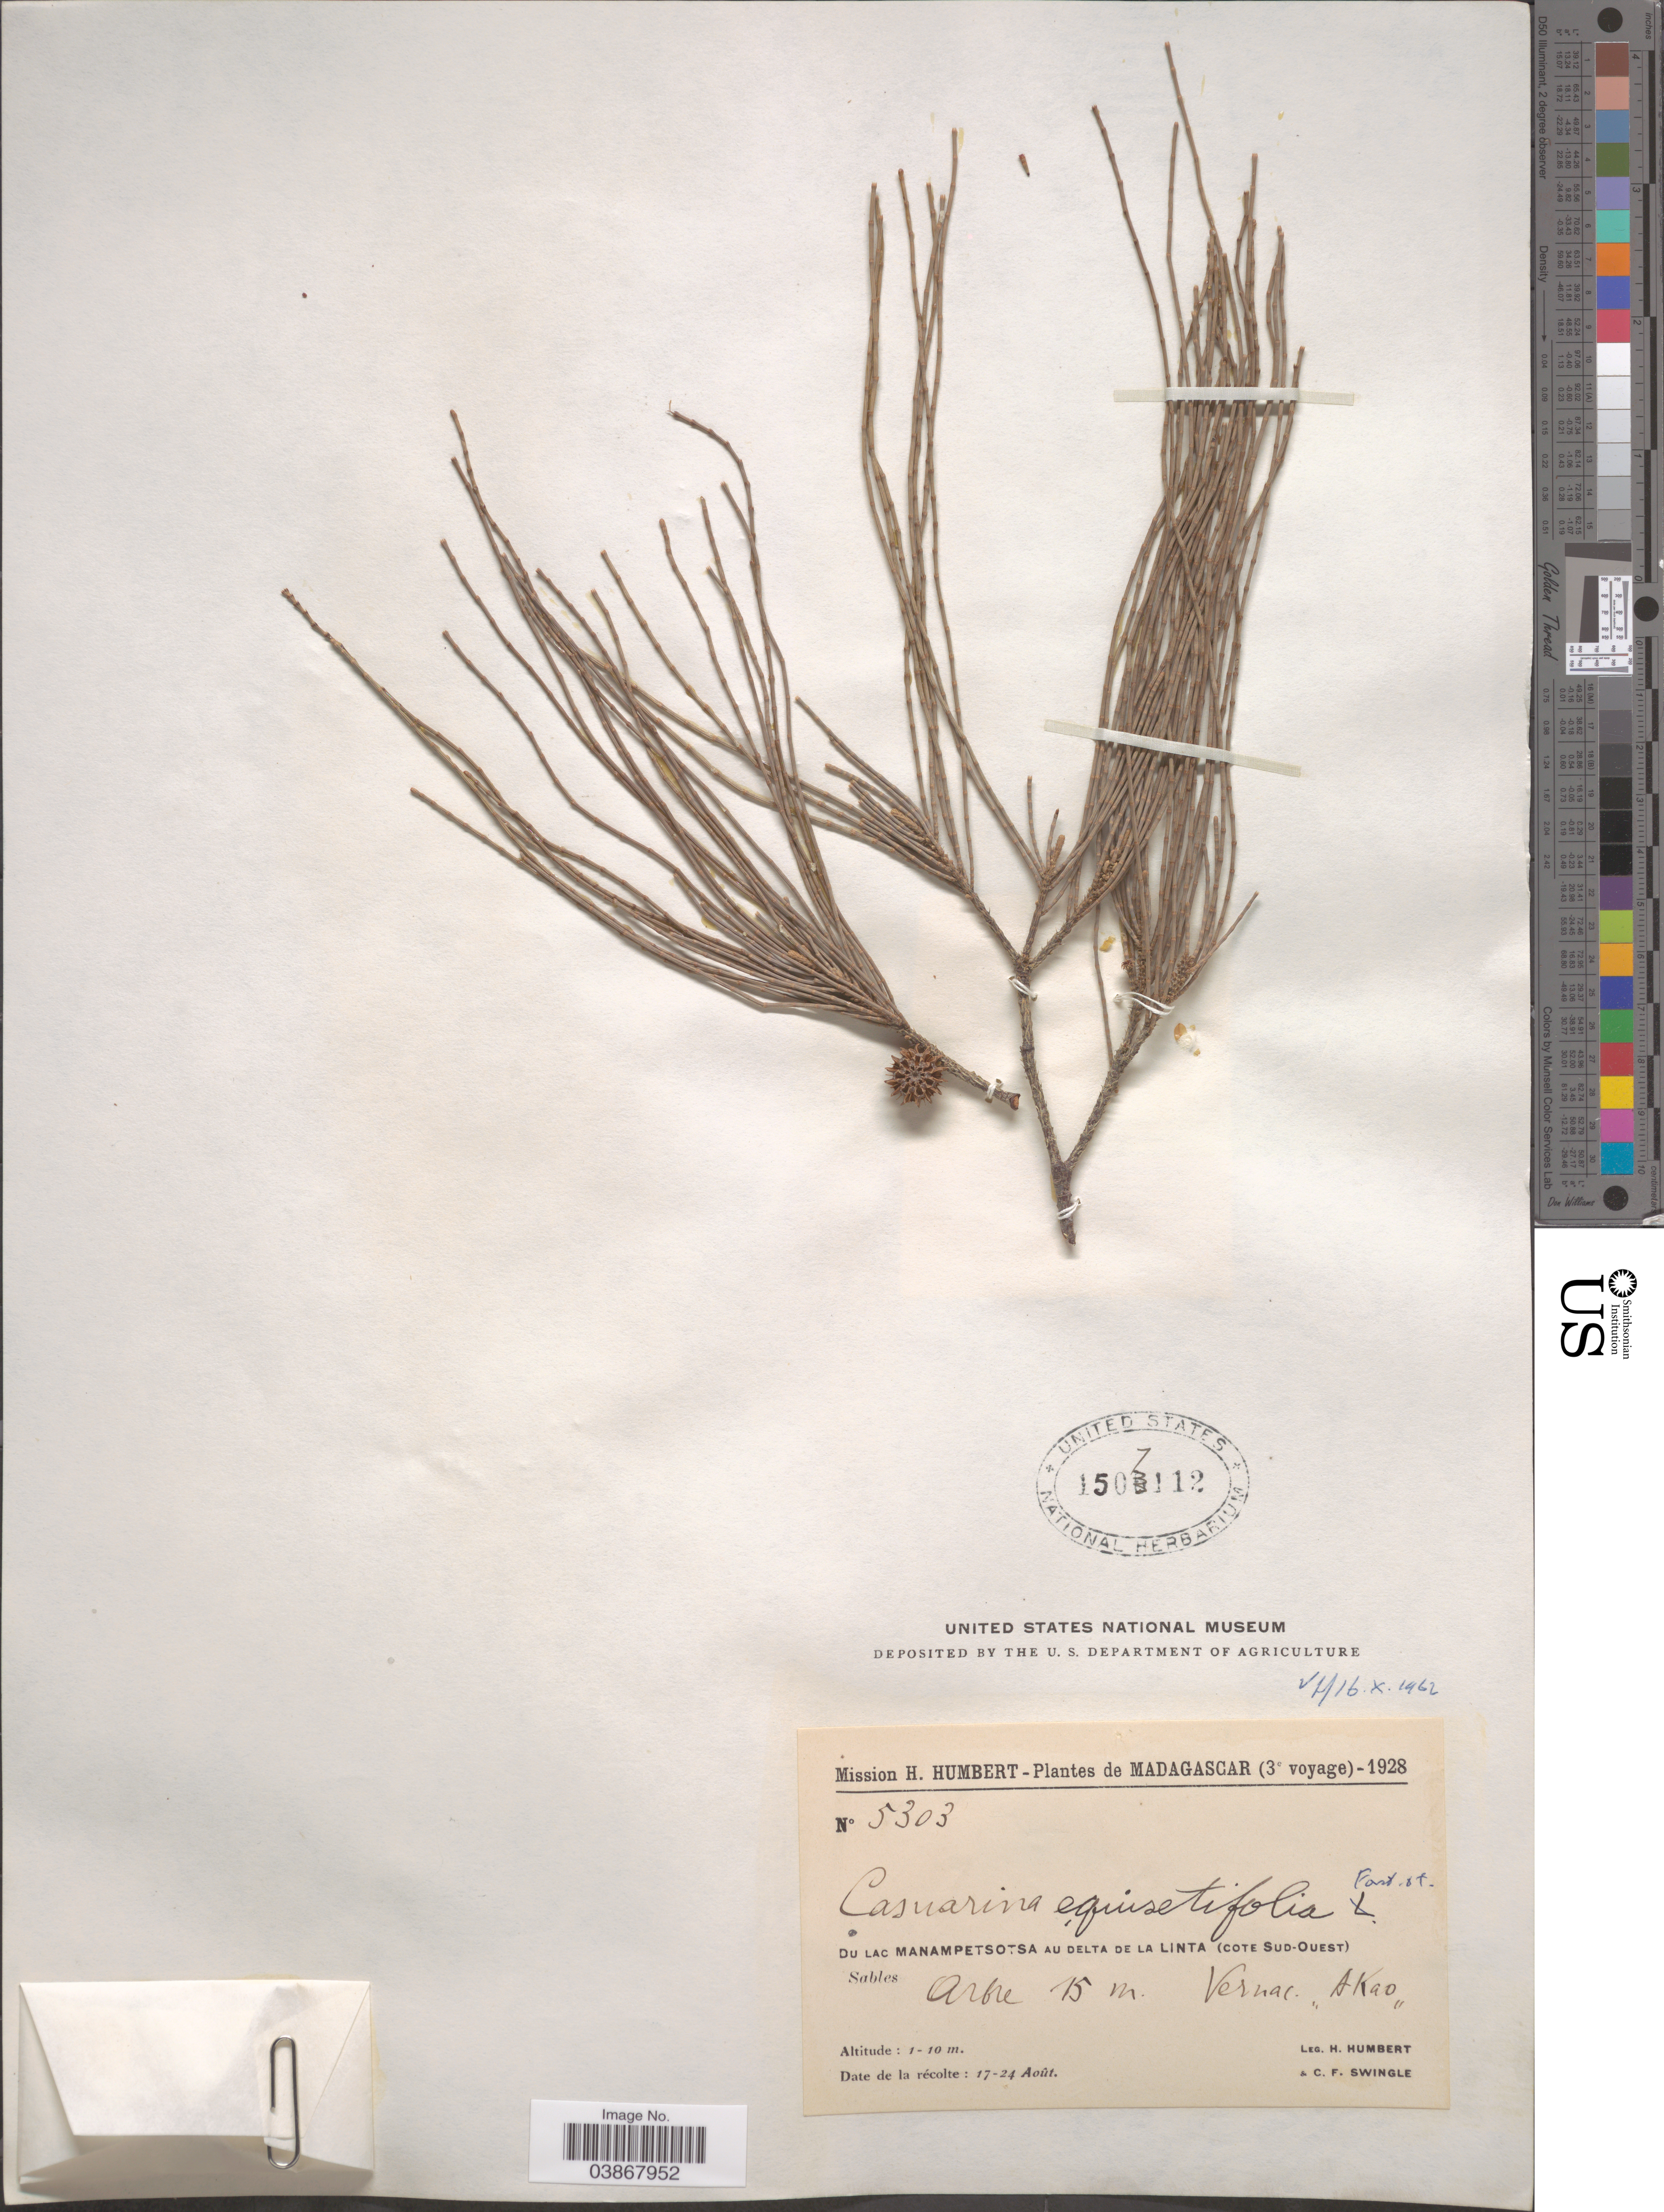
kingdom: Plantae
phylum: Tracheophyta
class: Magnoliopsida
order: Fagales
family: Casuarinaceae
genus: Casuarina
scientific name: Casuarina equisetifolia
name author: L.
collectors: H. Humbert & C. Swingle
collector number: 5303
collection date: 1928-08-17/1928-08-24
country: Madagascar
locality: Du Lac Manampetsotsa au delta de La Linta (cote Sud-Ouest).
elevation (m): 1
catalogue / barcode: US 1507112